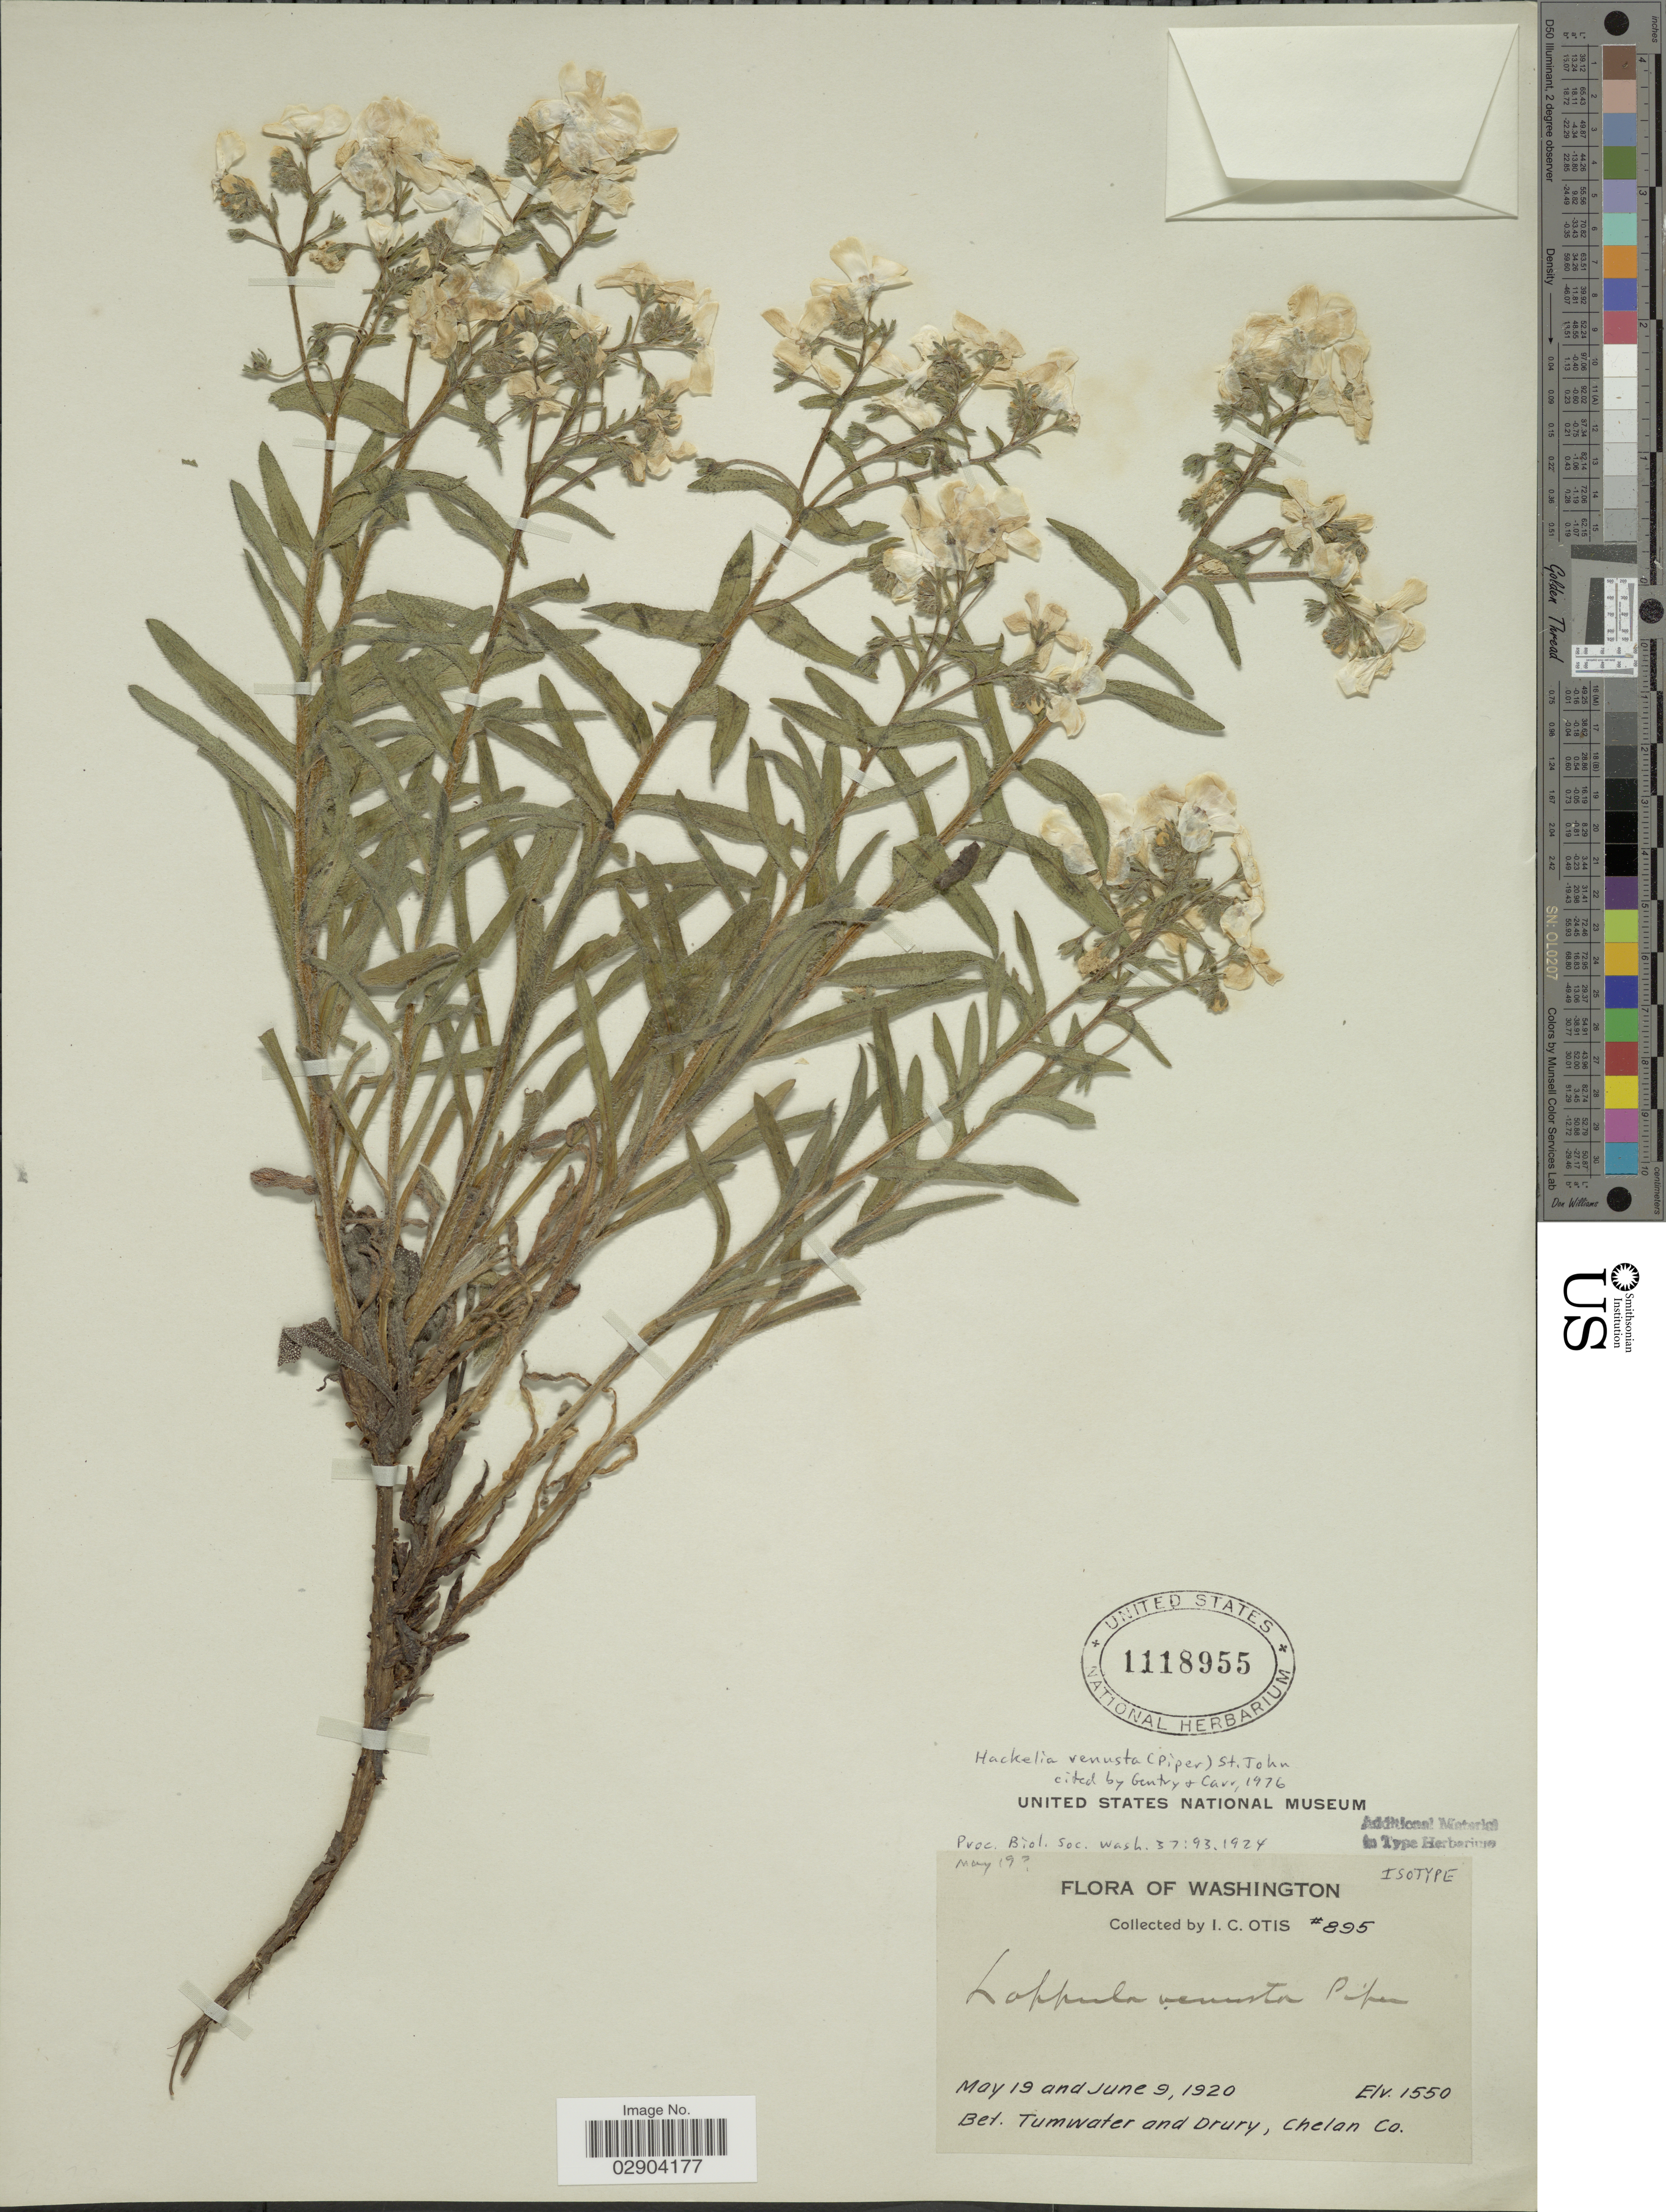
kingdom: Plantae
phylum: Tracheophyta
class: Magnoliopsida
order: Boraginales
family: Boraginaceae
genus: Hackelia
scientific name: Hackelia venusta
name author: (Piper) St. John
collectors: I. C. Otis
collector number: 895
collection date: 1920-05-19/1920-06-09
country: United States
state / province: Washington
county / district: Chelan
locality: Bet. Tumwater and Drury, Chelan Co.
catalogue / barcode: US 1118955